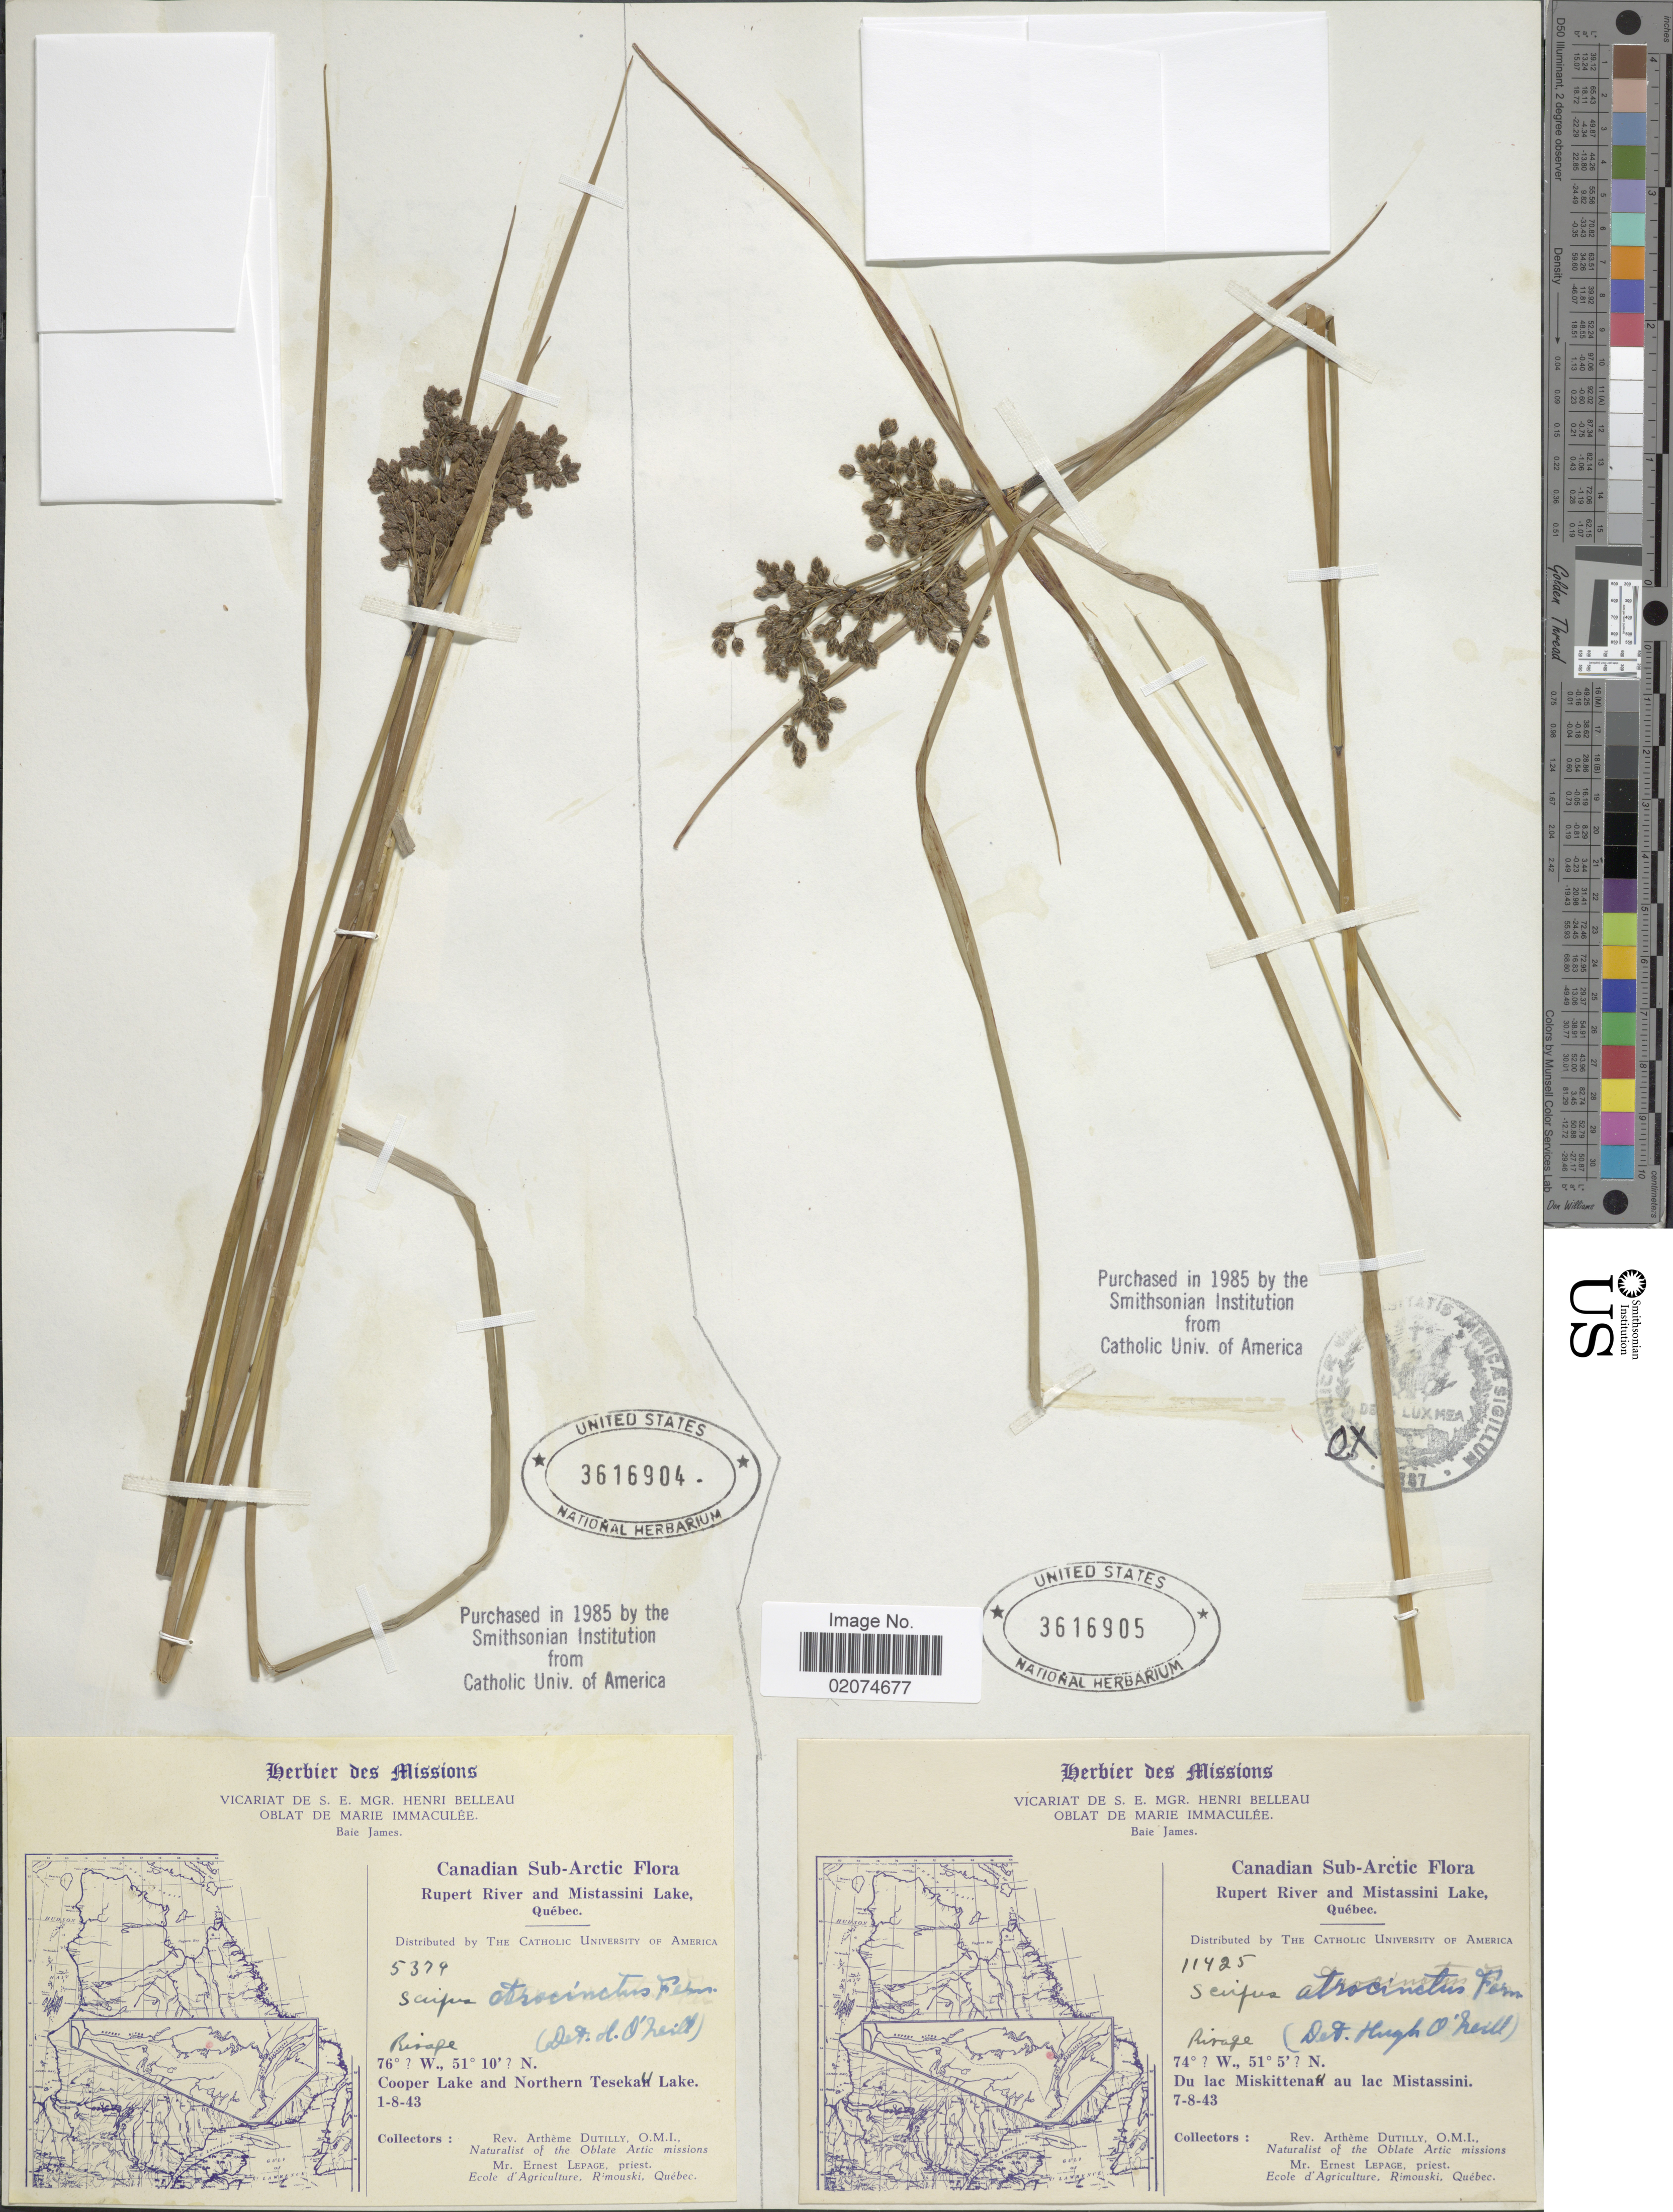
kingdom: Plantae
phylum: Tracheophyta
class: Liliopsida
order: Poales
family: Cyperaceae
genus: Scirpus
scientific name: Scirpus atrocinctus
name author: Fernald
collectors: A. Dutilly & E. Lepage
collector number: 5379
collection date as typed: Transcribed d/m/y: 1/8/43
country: Canada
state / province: Quebec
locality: Rupert River and Mistassini Lake, Quebec. Cooper Lake and Northern Tesekau Lake.Canadian Sub-Arctic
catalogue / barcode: US 3616904